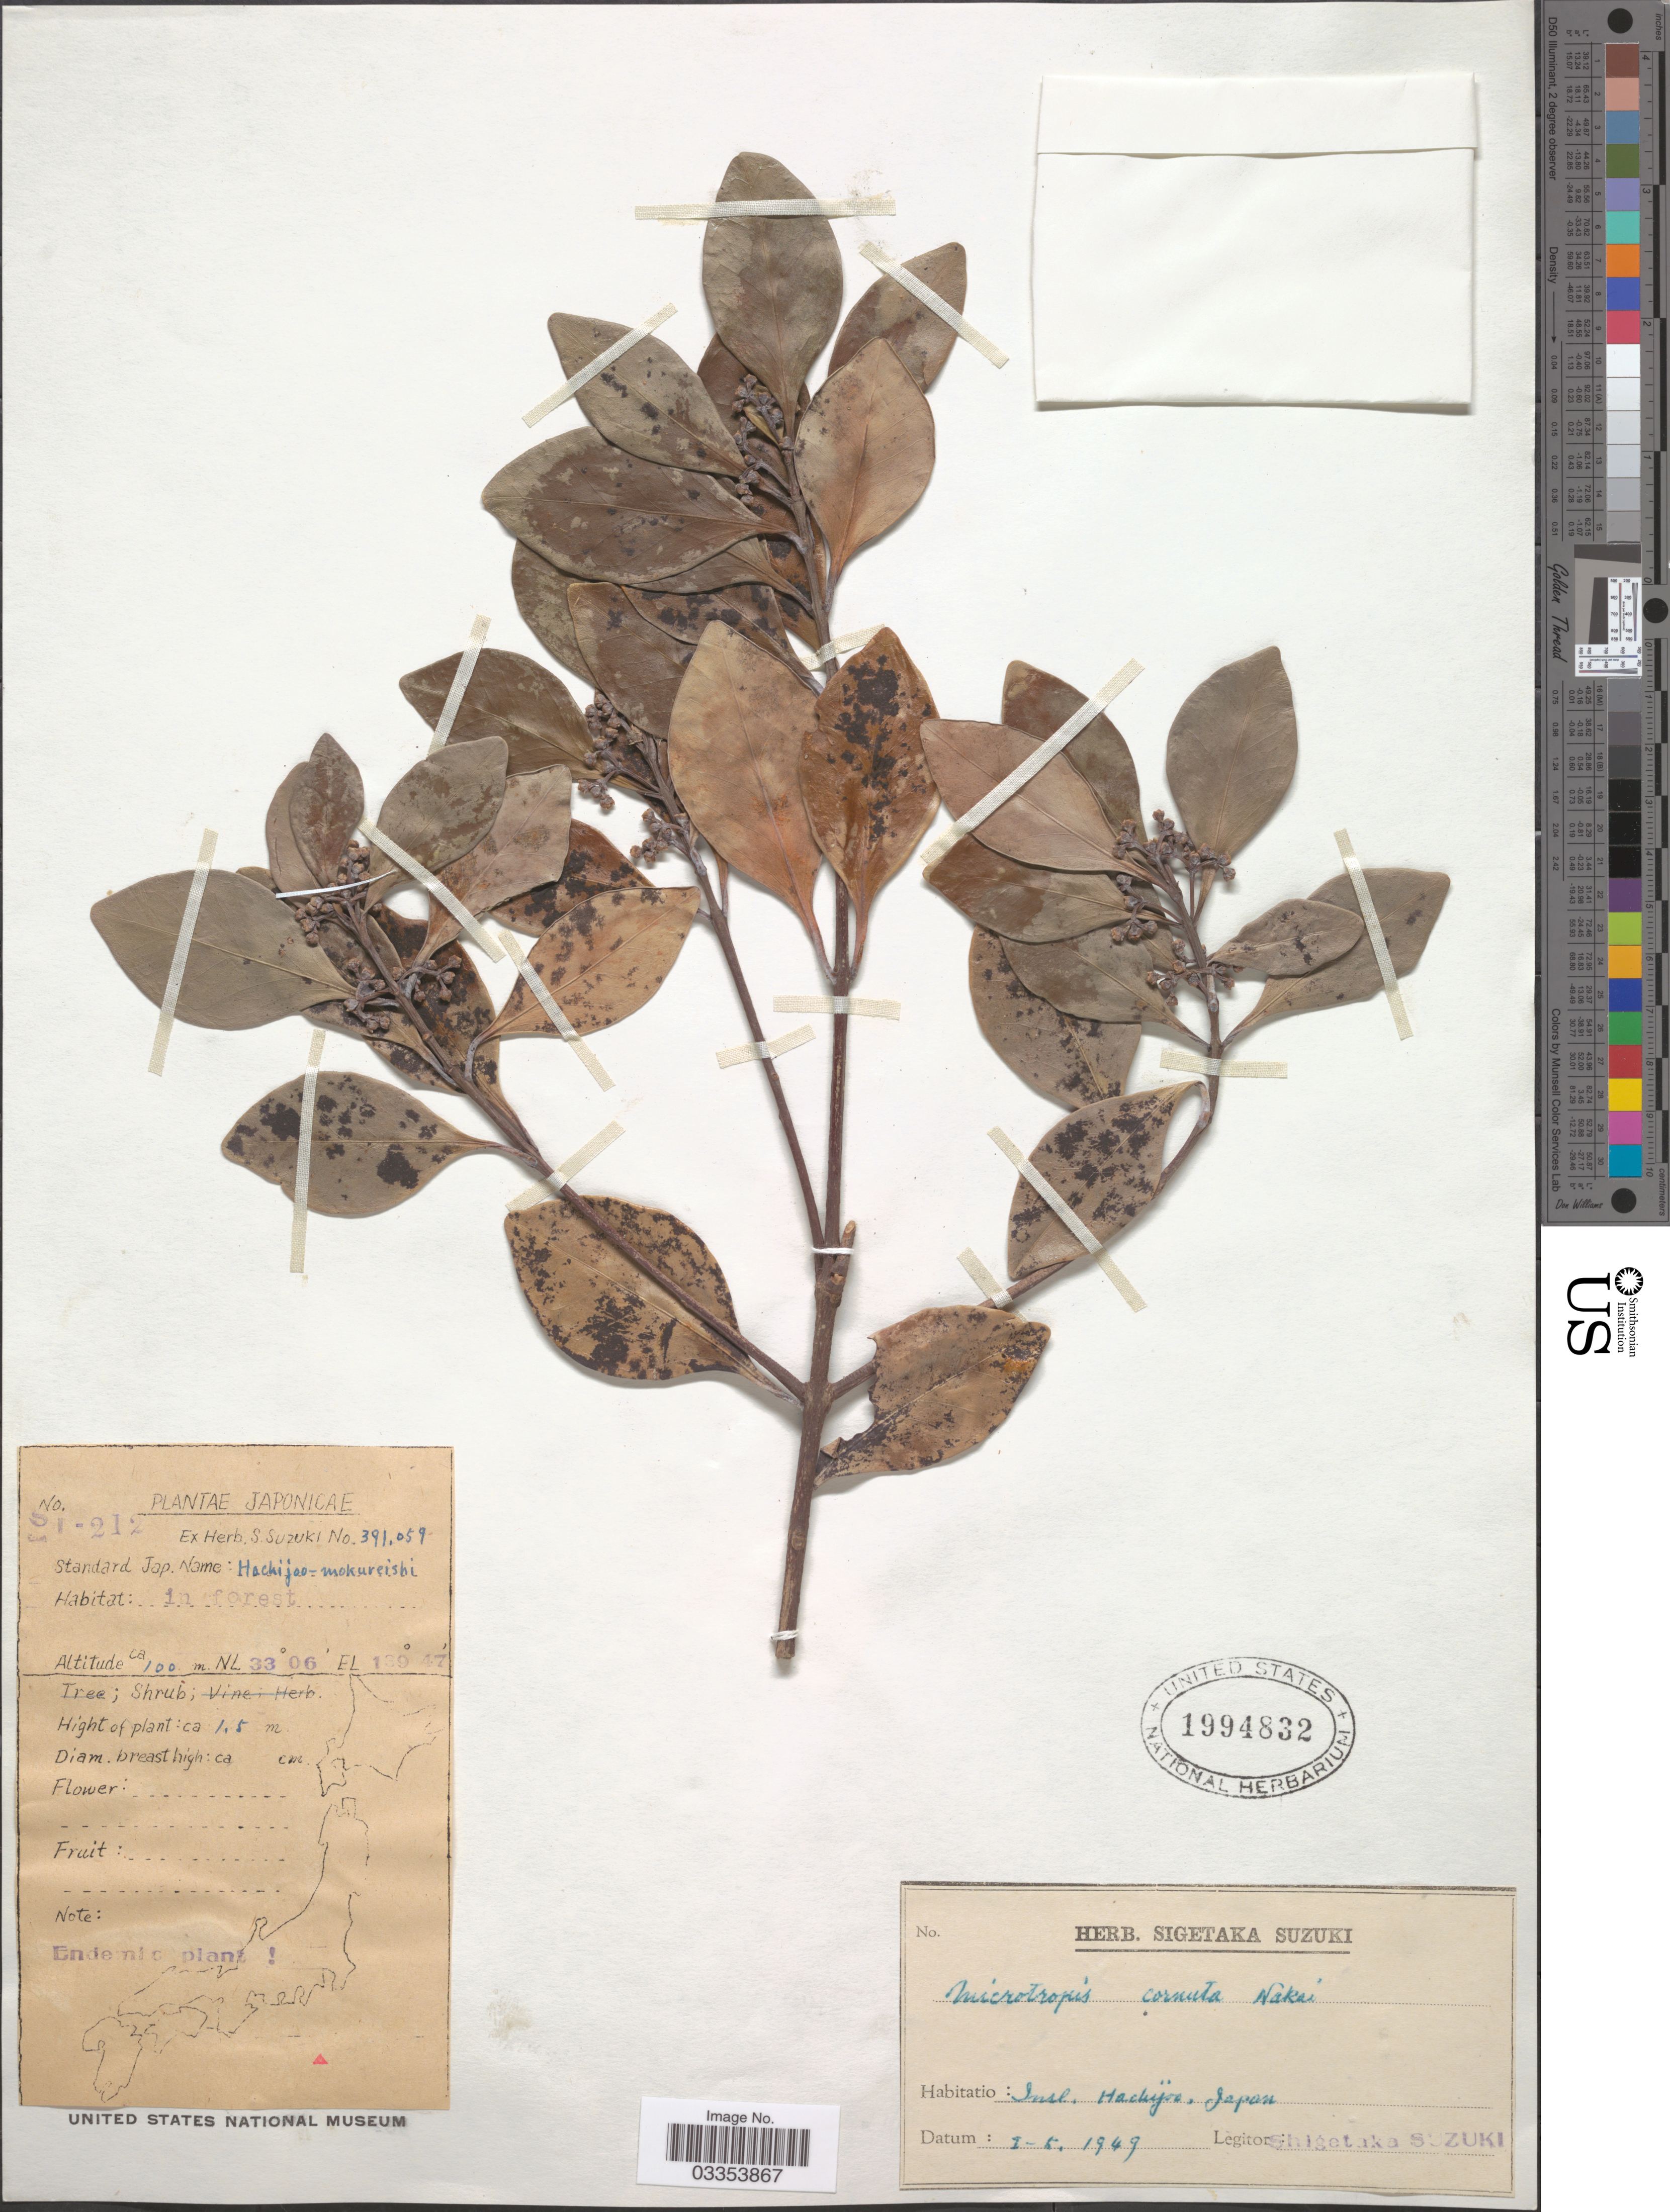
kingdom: Plantae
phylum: Tracheophyta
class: Magnoliopsida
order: Celastrales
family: Celastraceae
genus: Microtropis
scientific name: Microtropis contracta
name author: Lundell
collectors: S. Suzuki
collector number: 391059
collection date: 1949-05-03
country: Japan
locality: Insl. Hachijo.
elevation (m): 100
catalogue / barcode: US 1994832